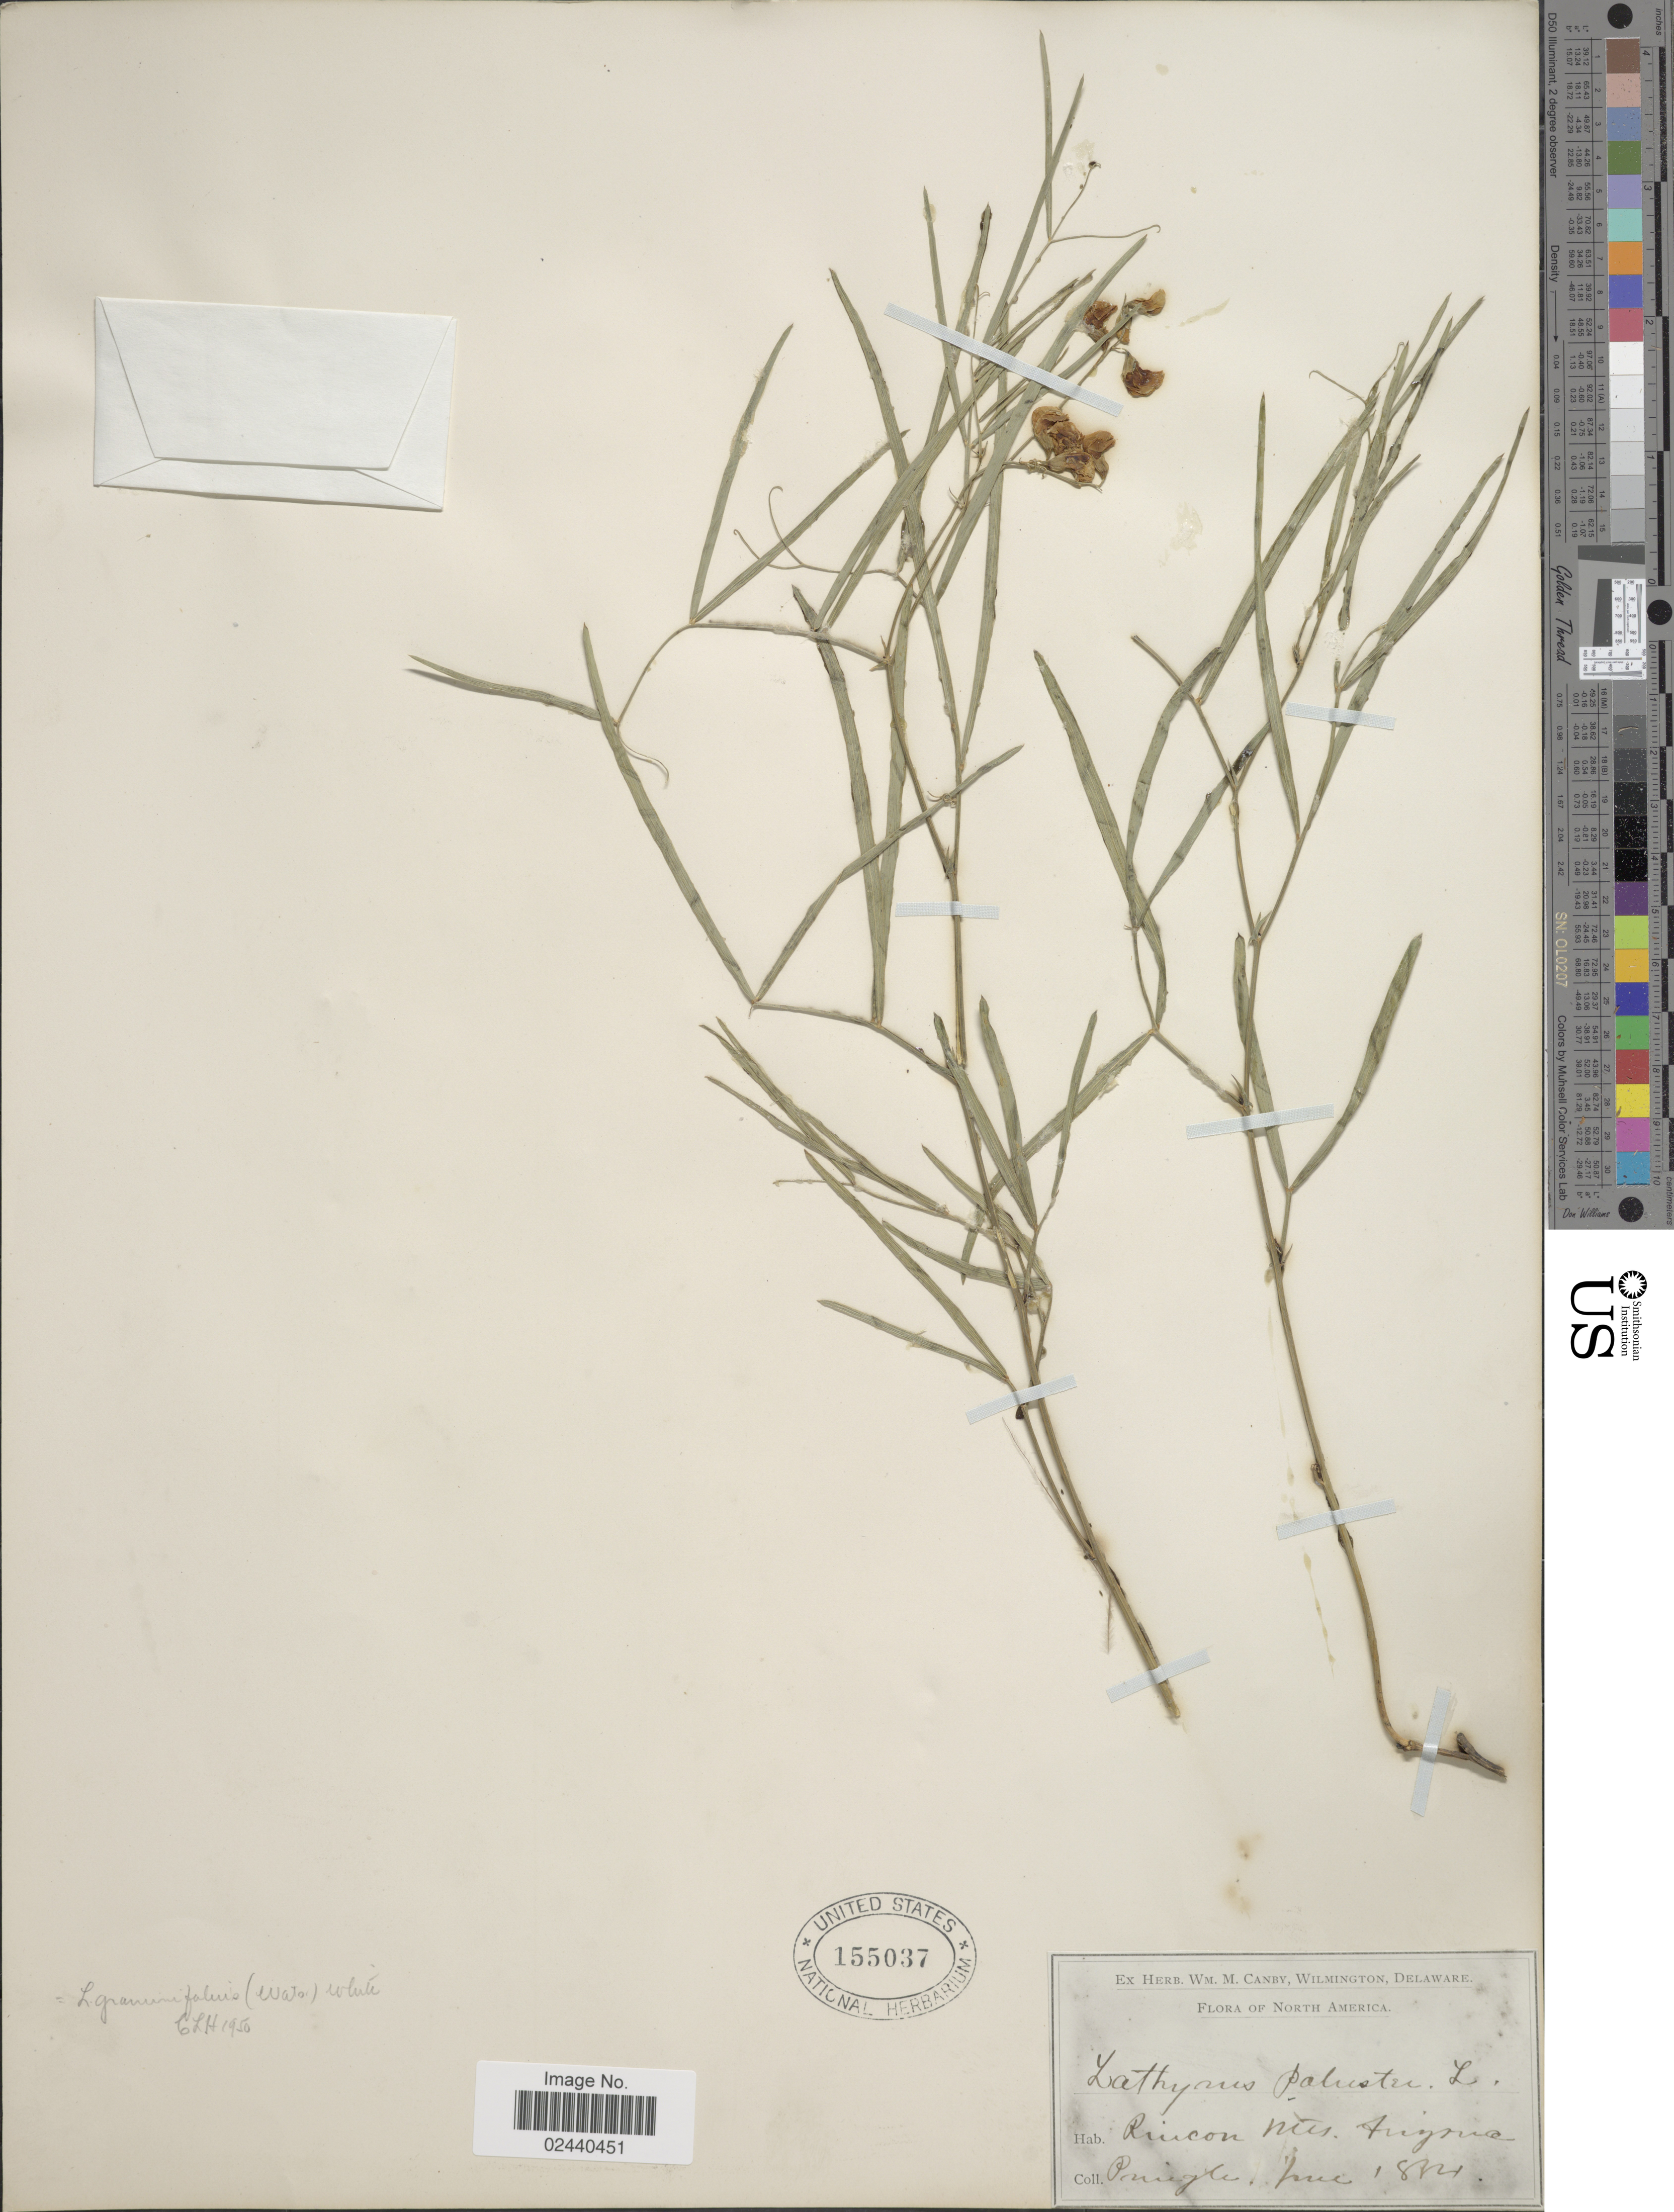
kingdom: Plantae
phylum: Tracheophyta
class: Magnoliopsida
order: Fabales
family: Fabaceae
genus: Lathyrus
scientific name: Lathyrus graminifolius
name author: (S. Watson) T.G. White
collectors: -- Pringle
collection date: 1884-06-01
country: United States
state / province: Arizona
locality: Rincon Mts., Arizona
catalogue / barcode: US 155037